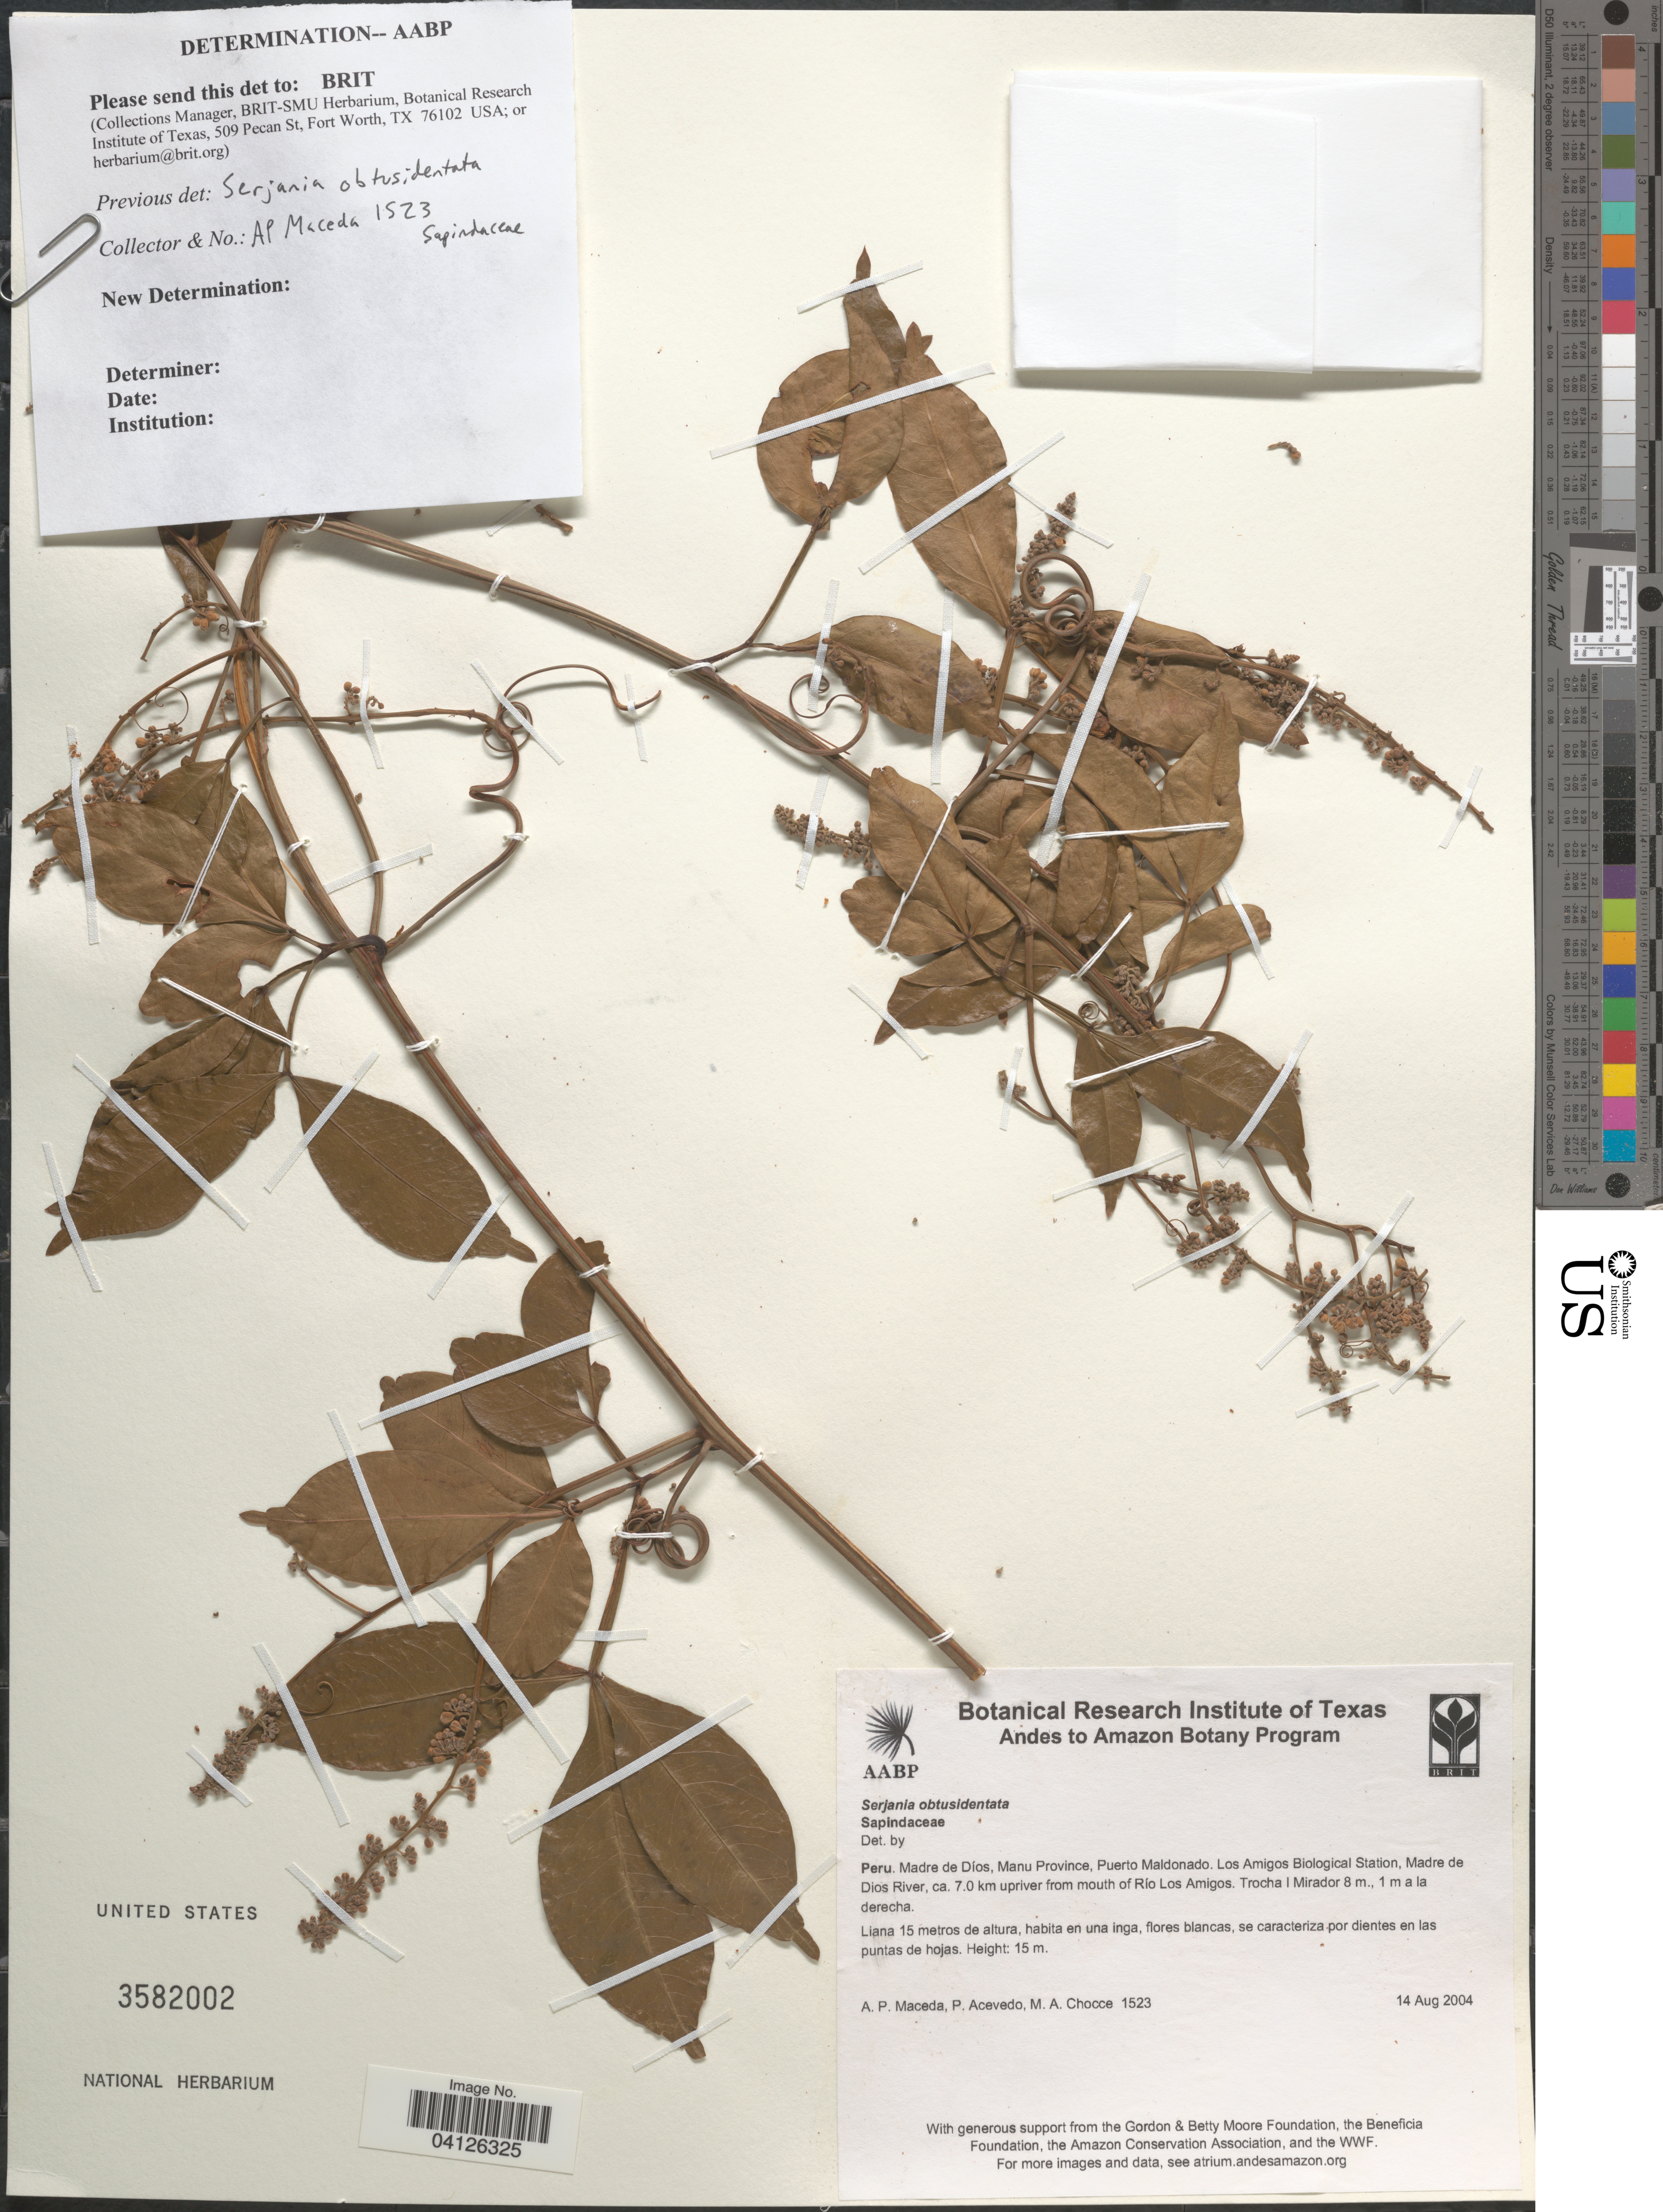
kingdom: Plantae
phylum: Tracheophyta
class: Magnoliopsida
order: Sapindales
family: Sapindaceae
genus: Serjania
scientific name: Serjania paucidentata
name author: DC.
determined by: Acevedo-Rodriguez, P., (US), Smithsonian Institution - National Museum of Natural History (UNITED STATES)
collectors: A. Maceda, P. Acevedo-Rodr. & M. Chocce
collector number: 1523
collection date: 2004-08-14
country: Peru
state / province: Madre de Dios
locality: Manu Province, Puerto Maldonado. Los Amigos Biological Station, Madre de Dios River, ca. 7.0 km upriver from mouth of Río Los Amigos. Trocha I Mirador 8m., 1 m a la derecha.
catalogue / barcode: US 3582002